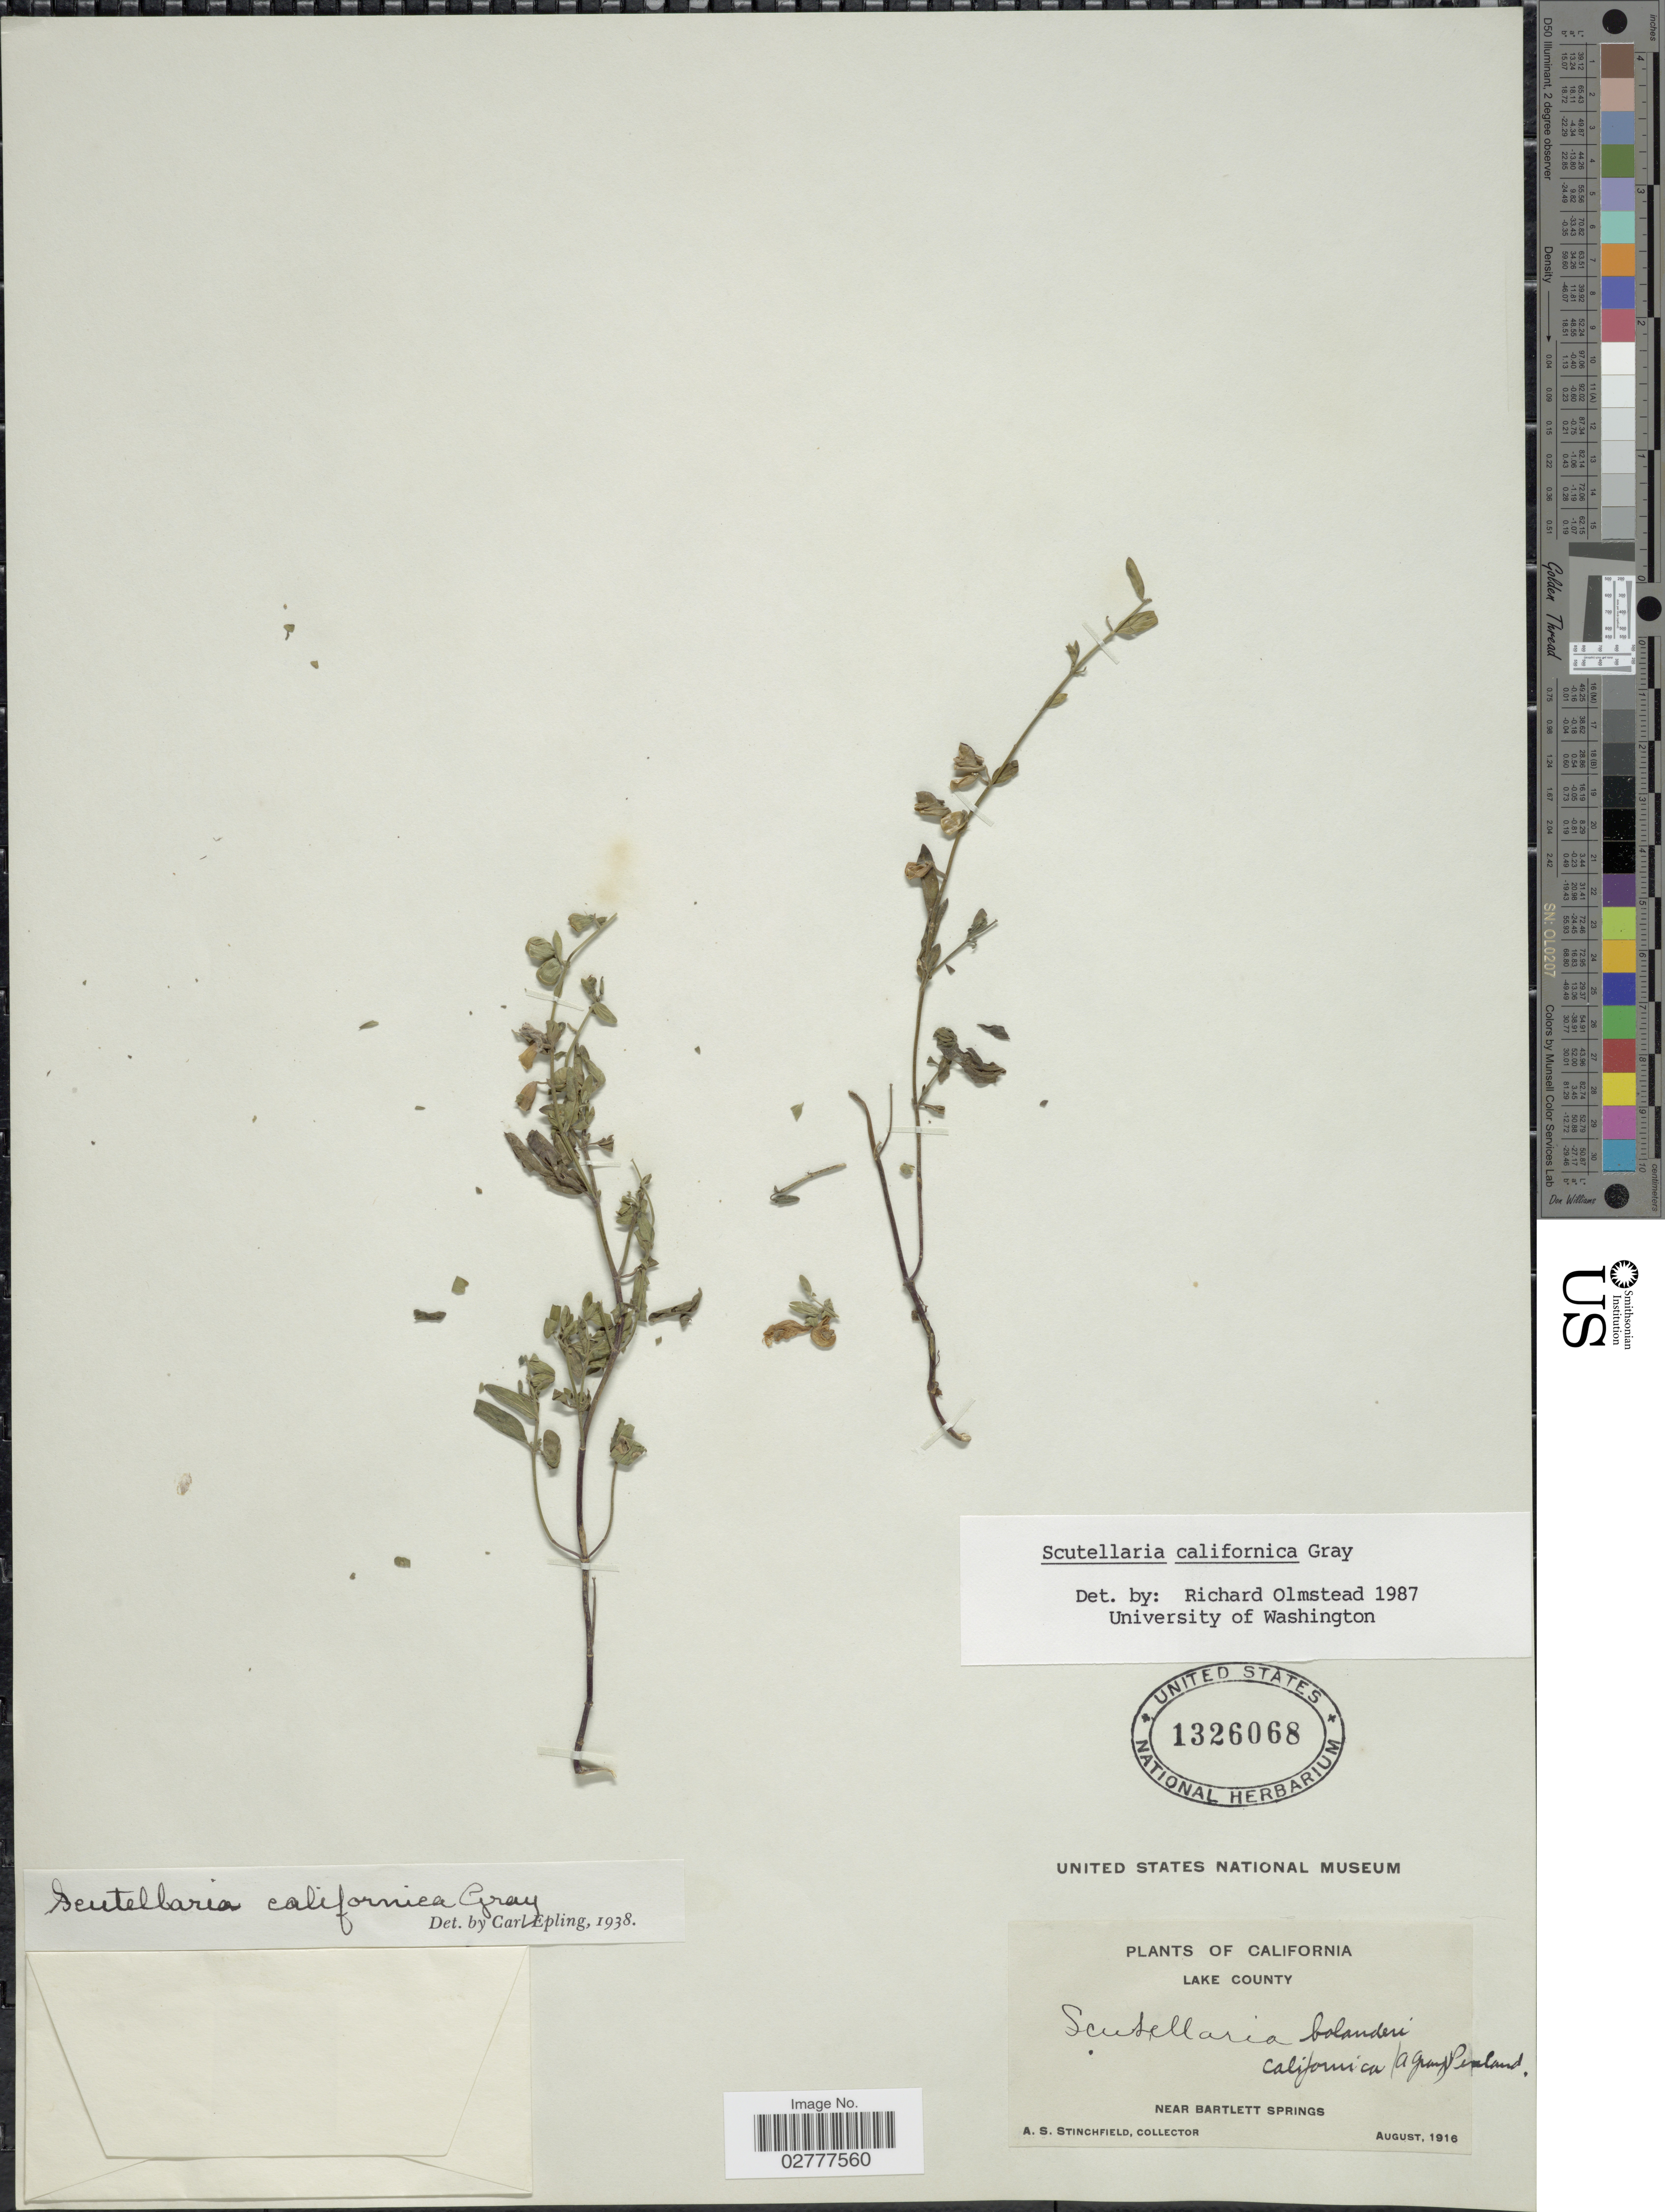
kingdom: Plantae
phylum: Tracheophyta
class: Magnoliopsida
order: Lamiales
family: Lamiaceae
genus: Scutellaria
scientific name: Scutellaria californica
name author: A. Gray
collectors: A. Stinchfield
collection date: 1916-08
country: United States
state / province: California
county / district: Lake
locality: Lake County, near Bartlett Springs.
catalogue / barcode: US 1326068